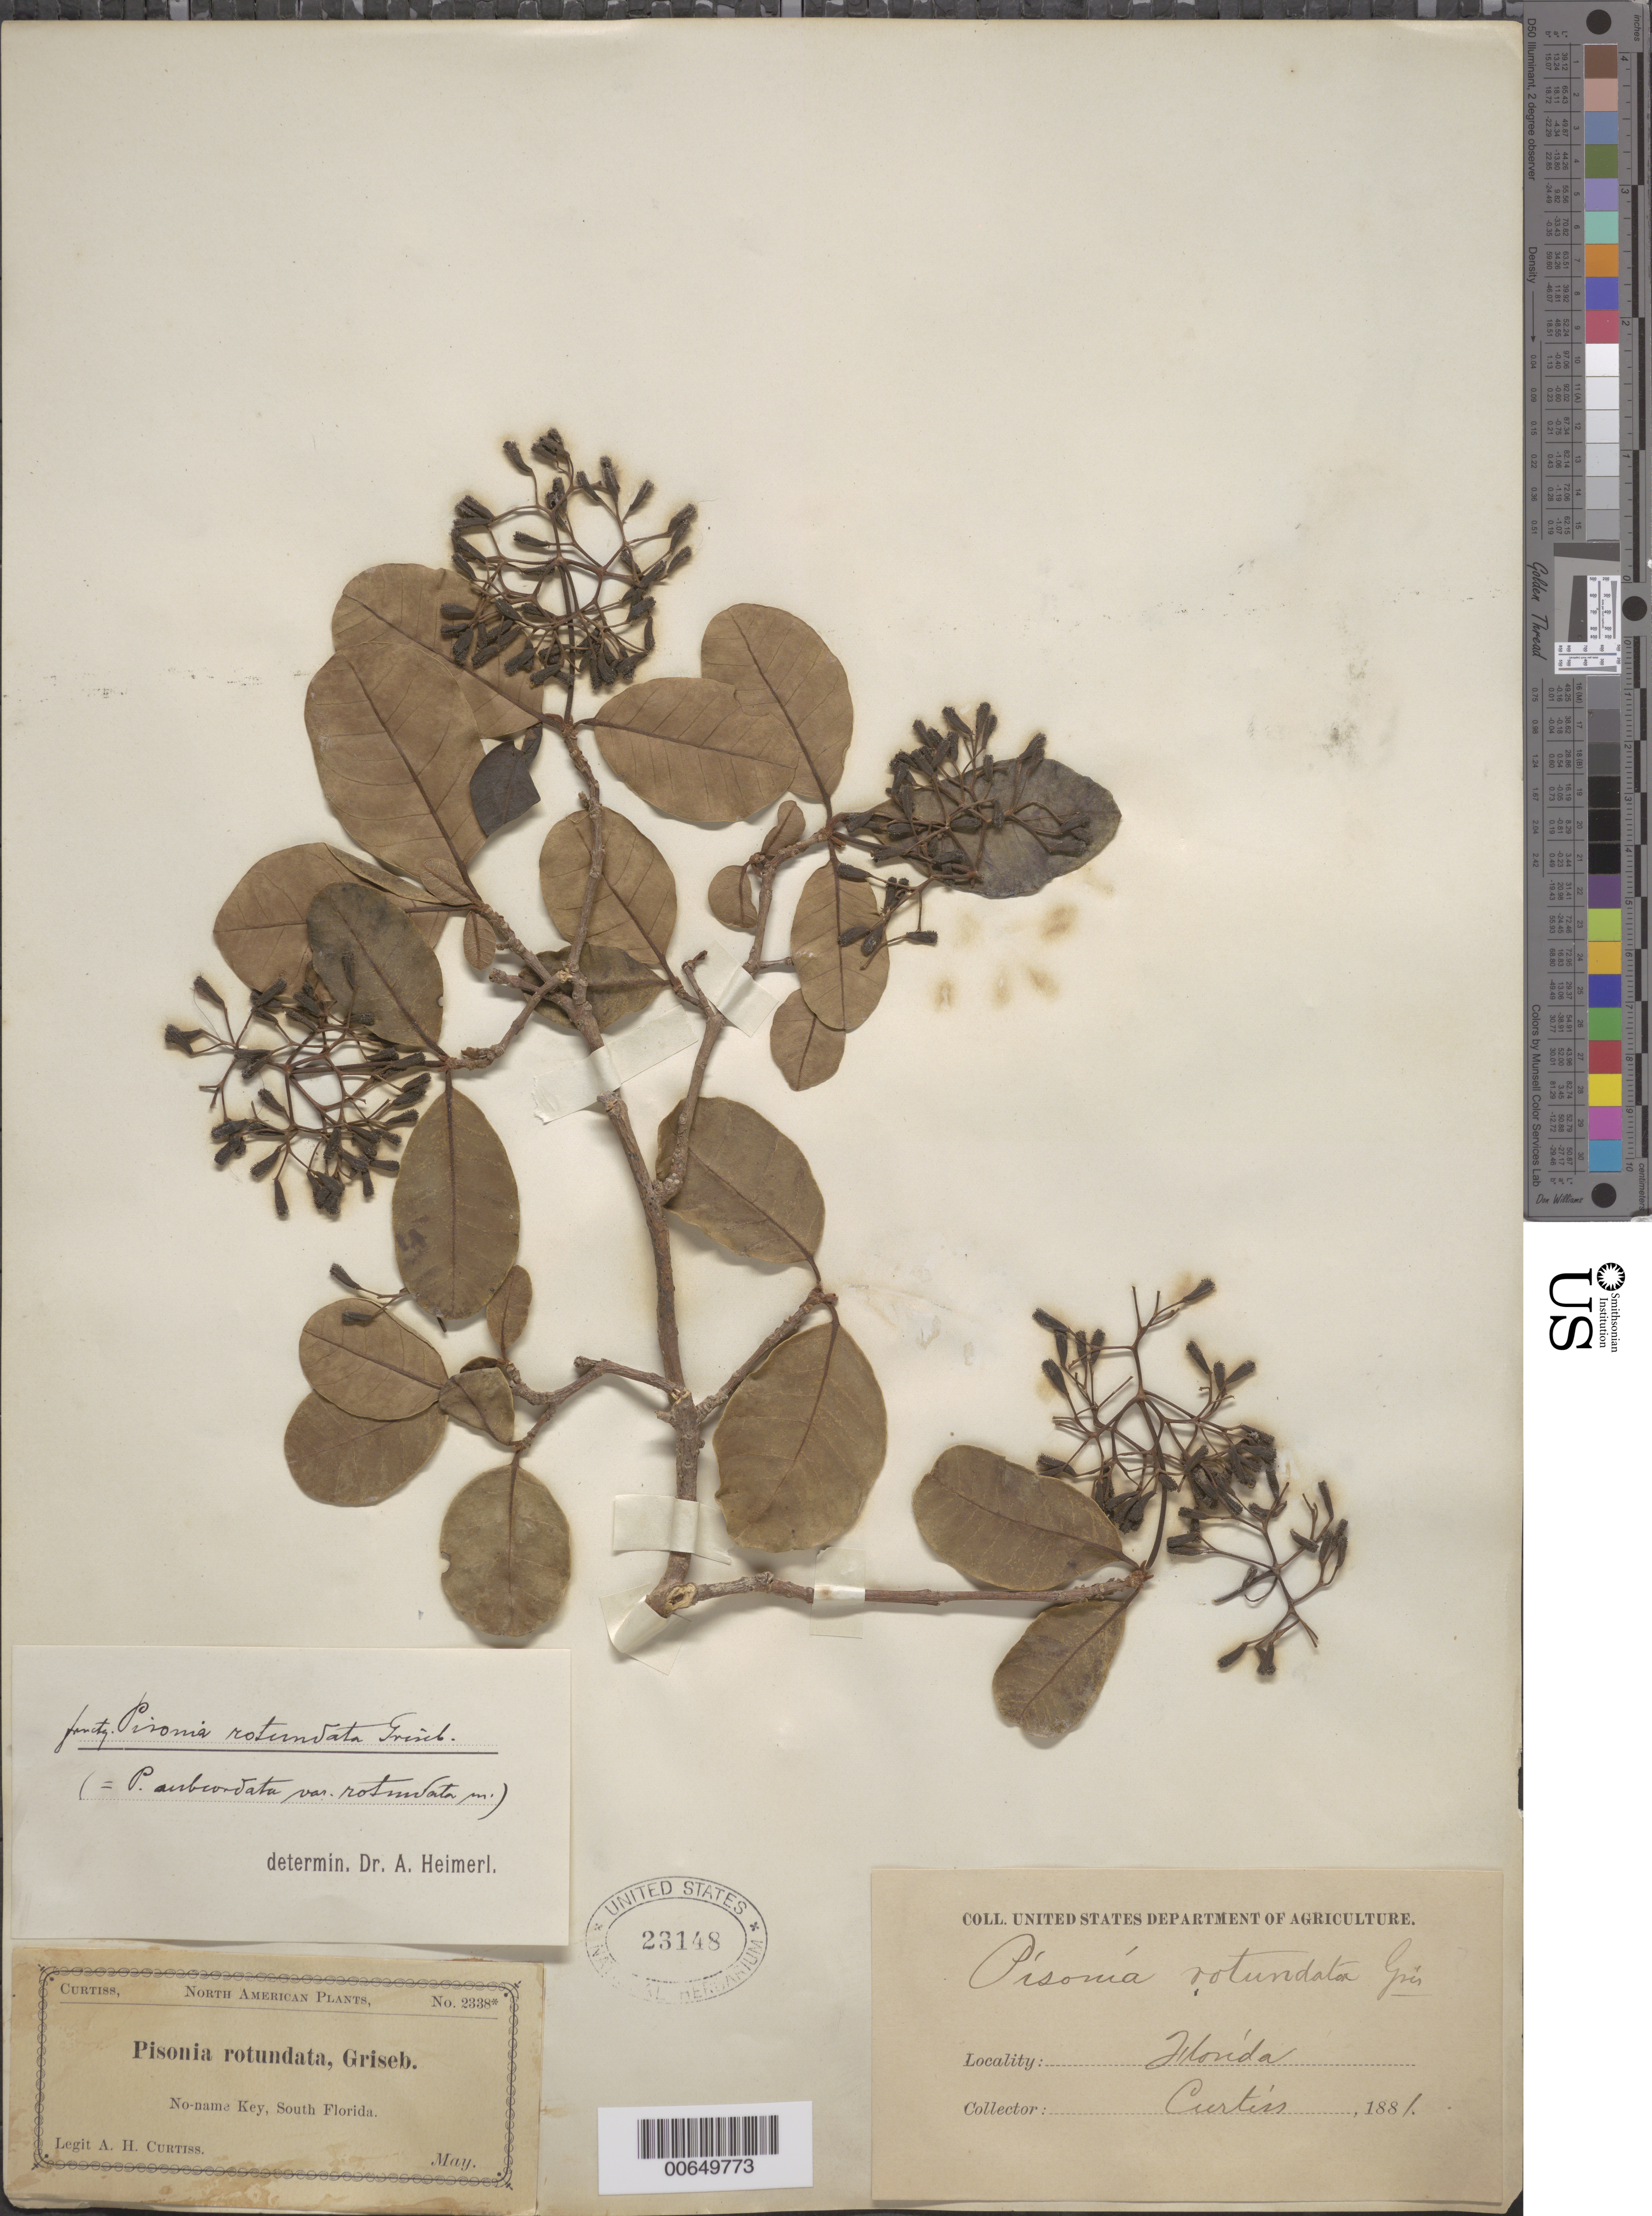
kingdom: Plantae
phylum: Tracheophyta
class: Magnoliopsida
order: Caryophyllales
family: Nyctaginaceae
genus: Pisonia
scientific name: Pisonia rotundata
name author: Griseb.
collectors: A. H. Curtiss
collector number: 2338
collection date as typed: May 1881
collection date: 1881-05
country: United States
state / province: Florida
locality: No Name Key, S FL.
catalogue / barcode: US 23148